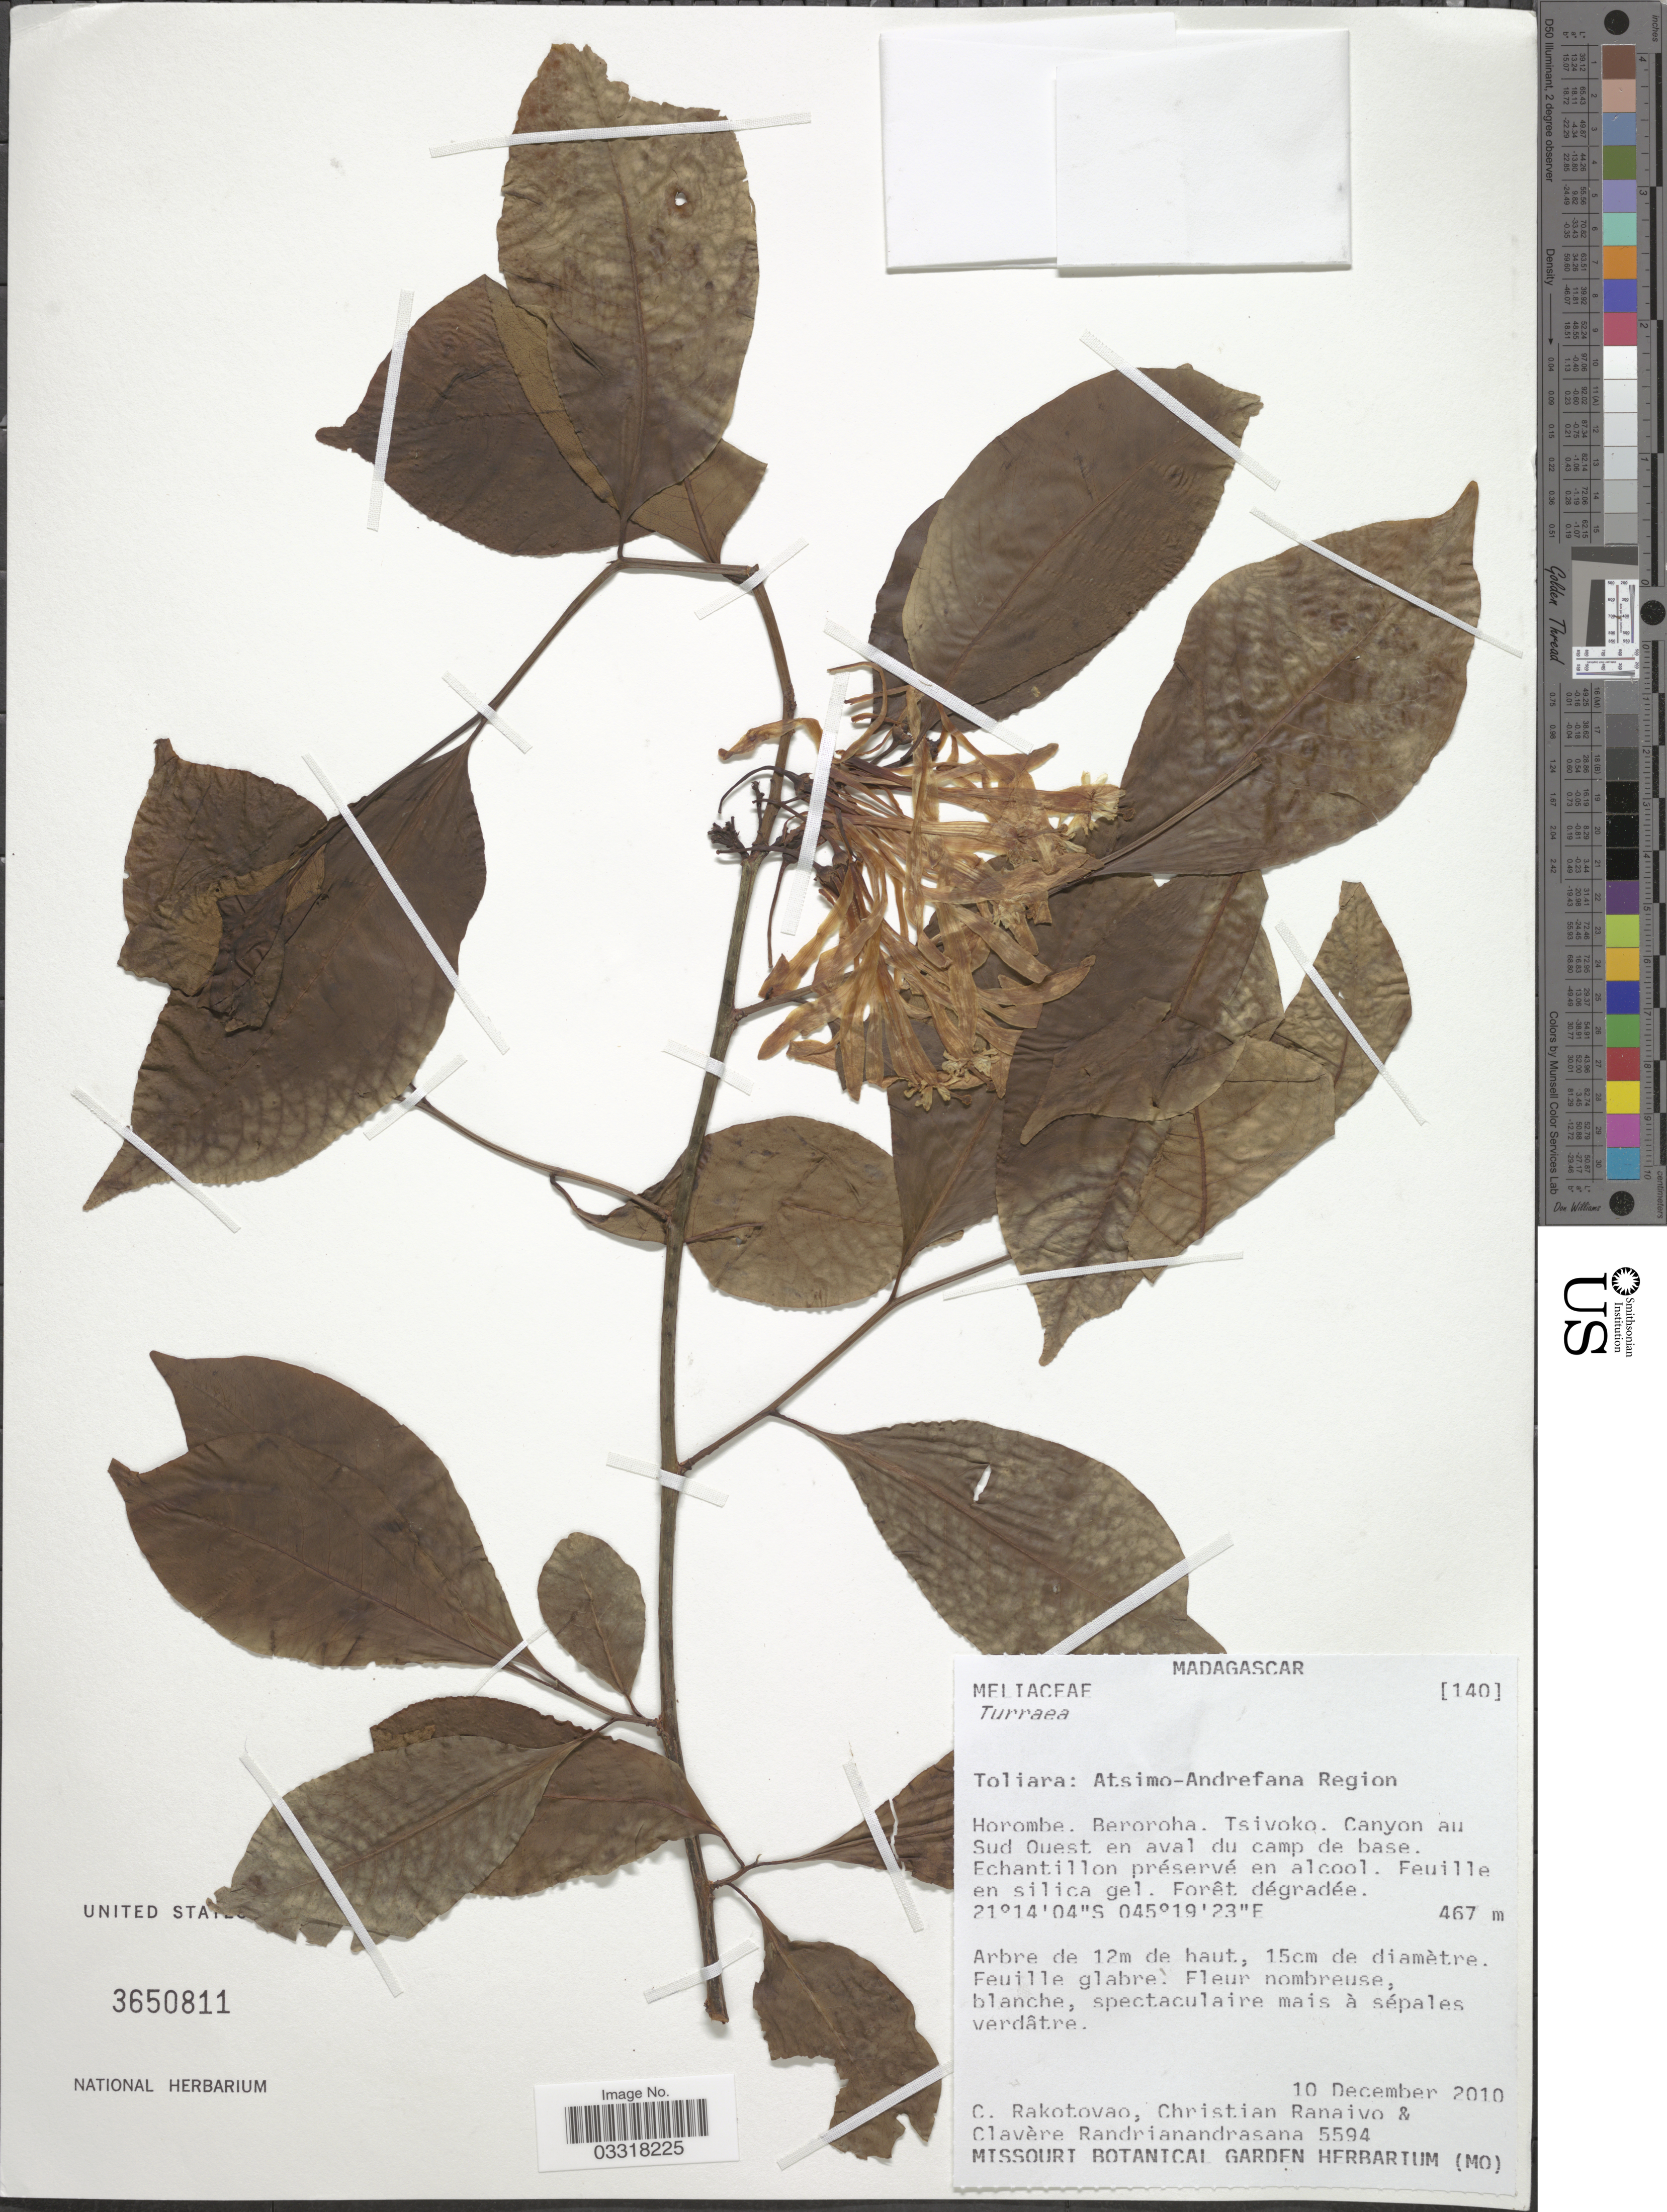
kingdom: Plantae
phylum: Tracheophyta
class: Magnoliopsida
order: Sapindales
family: Meliaceae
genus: Turraea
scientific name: Turraea sp.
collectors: C. Rakotovao, C. Ranaivo & C. Randrianandrasana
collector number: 5594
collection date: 2010-12-10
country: Madagascar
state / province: Atsimo-Andrefana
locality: Atsimo-Andrefana Region. Horombe. Beroroha. Tsivoko. Canyon au Sud Ouest en aval du camp de base.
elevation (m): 467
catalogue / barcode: US 3650811